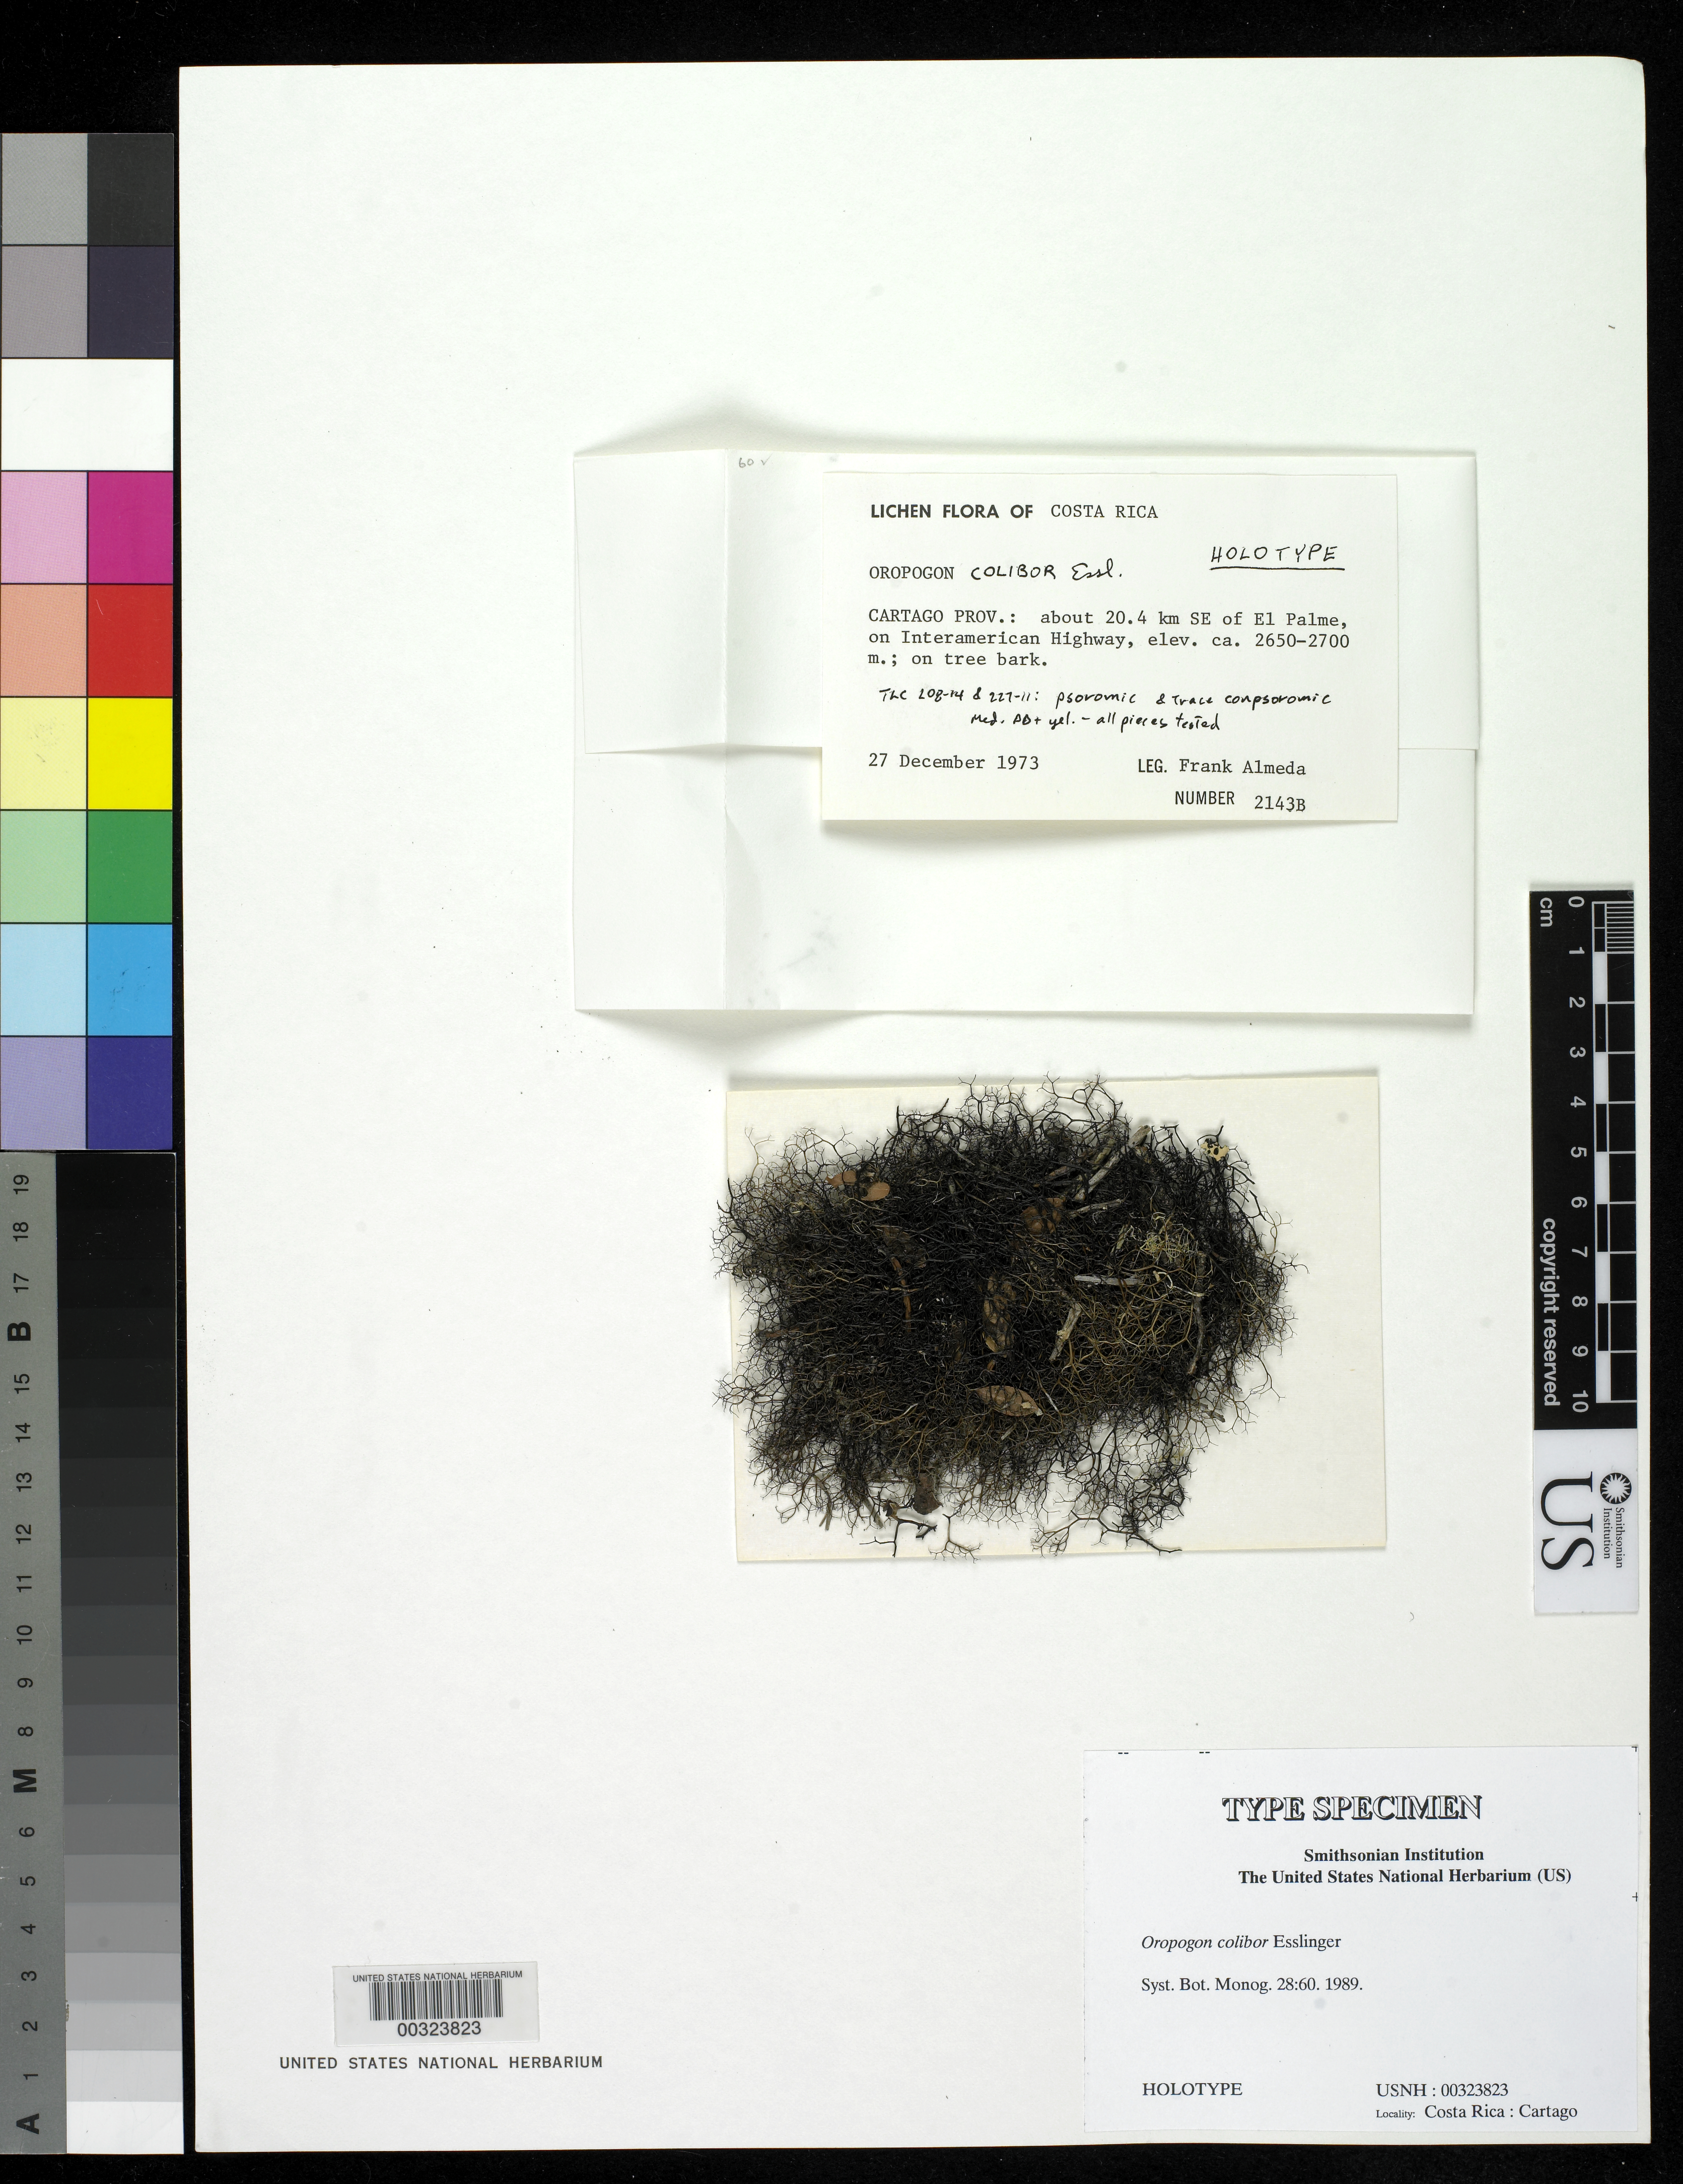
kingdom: Fungi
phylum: Ascomycota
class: Lecanoromycetes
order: Lecanorales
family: Parmeliaceae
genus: Oropogon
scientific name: Oropogon colibor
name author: Essl.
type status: Holotype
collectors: F. Almeda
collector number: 2143 b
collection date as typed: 27 Dec 1973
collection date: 1973-12-27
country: Costa Rica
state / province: Cartago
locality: Ca. 20.4 km SE of El Palme, on Interamerican Highway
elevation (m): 2650